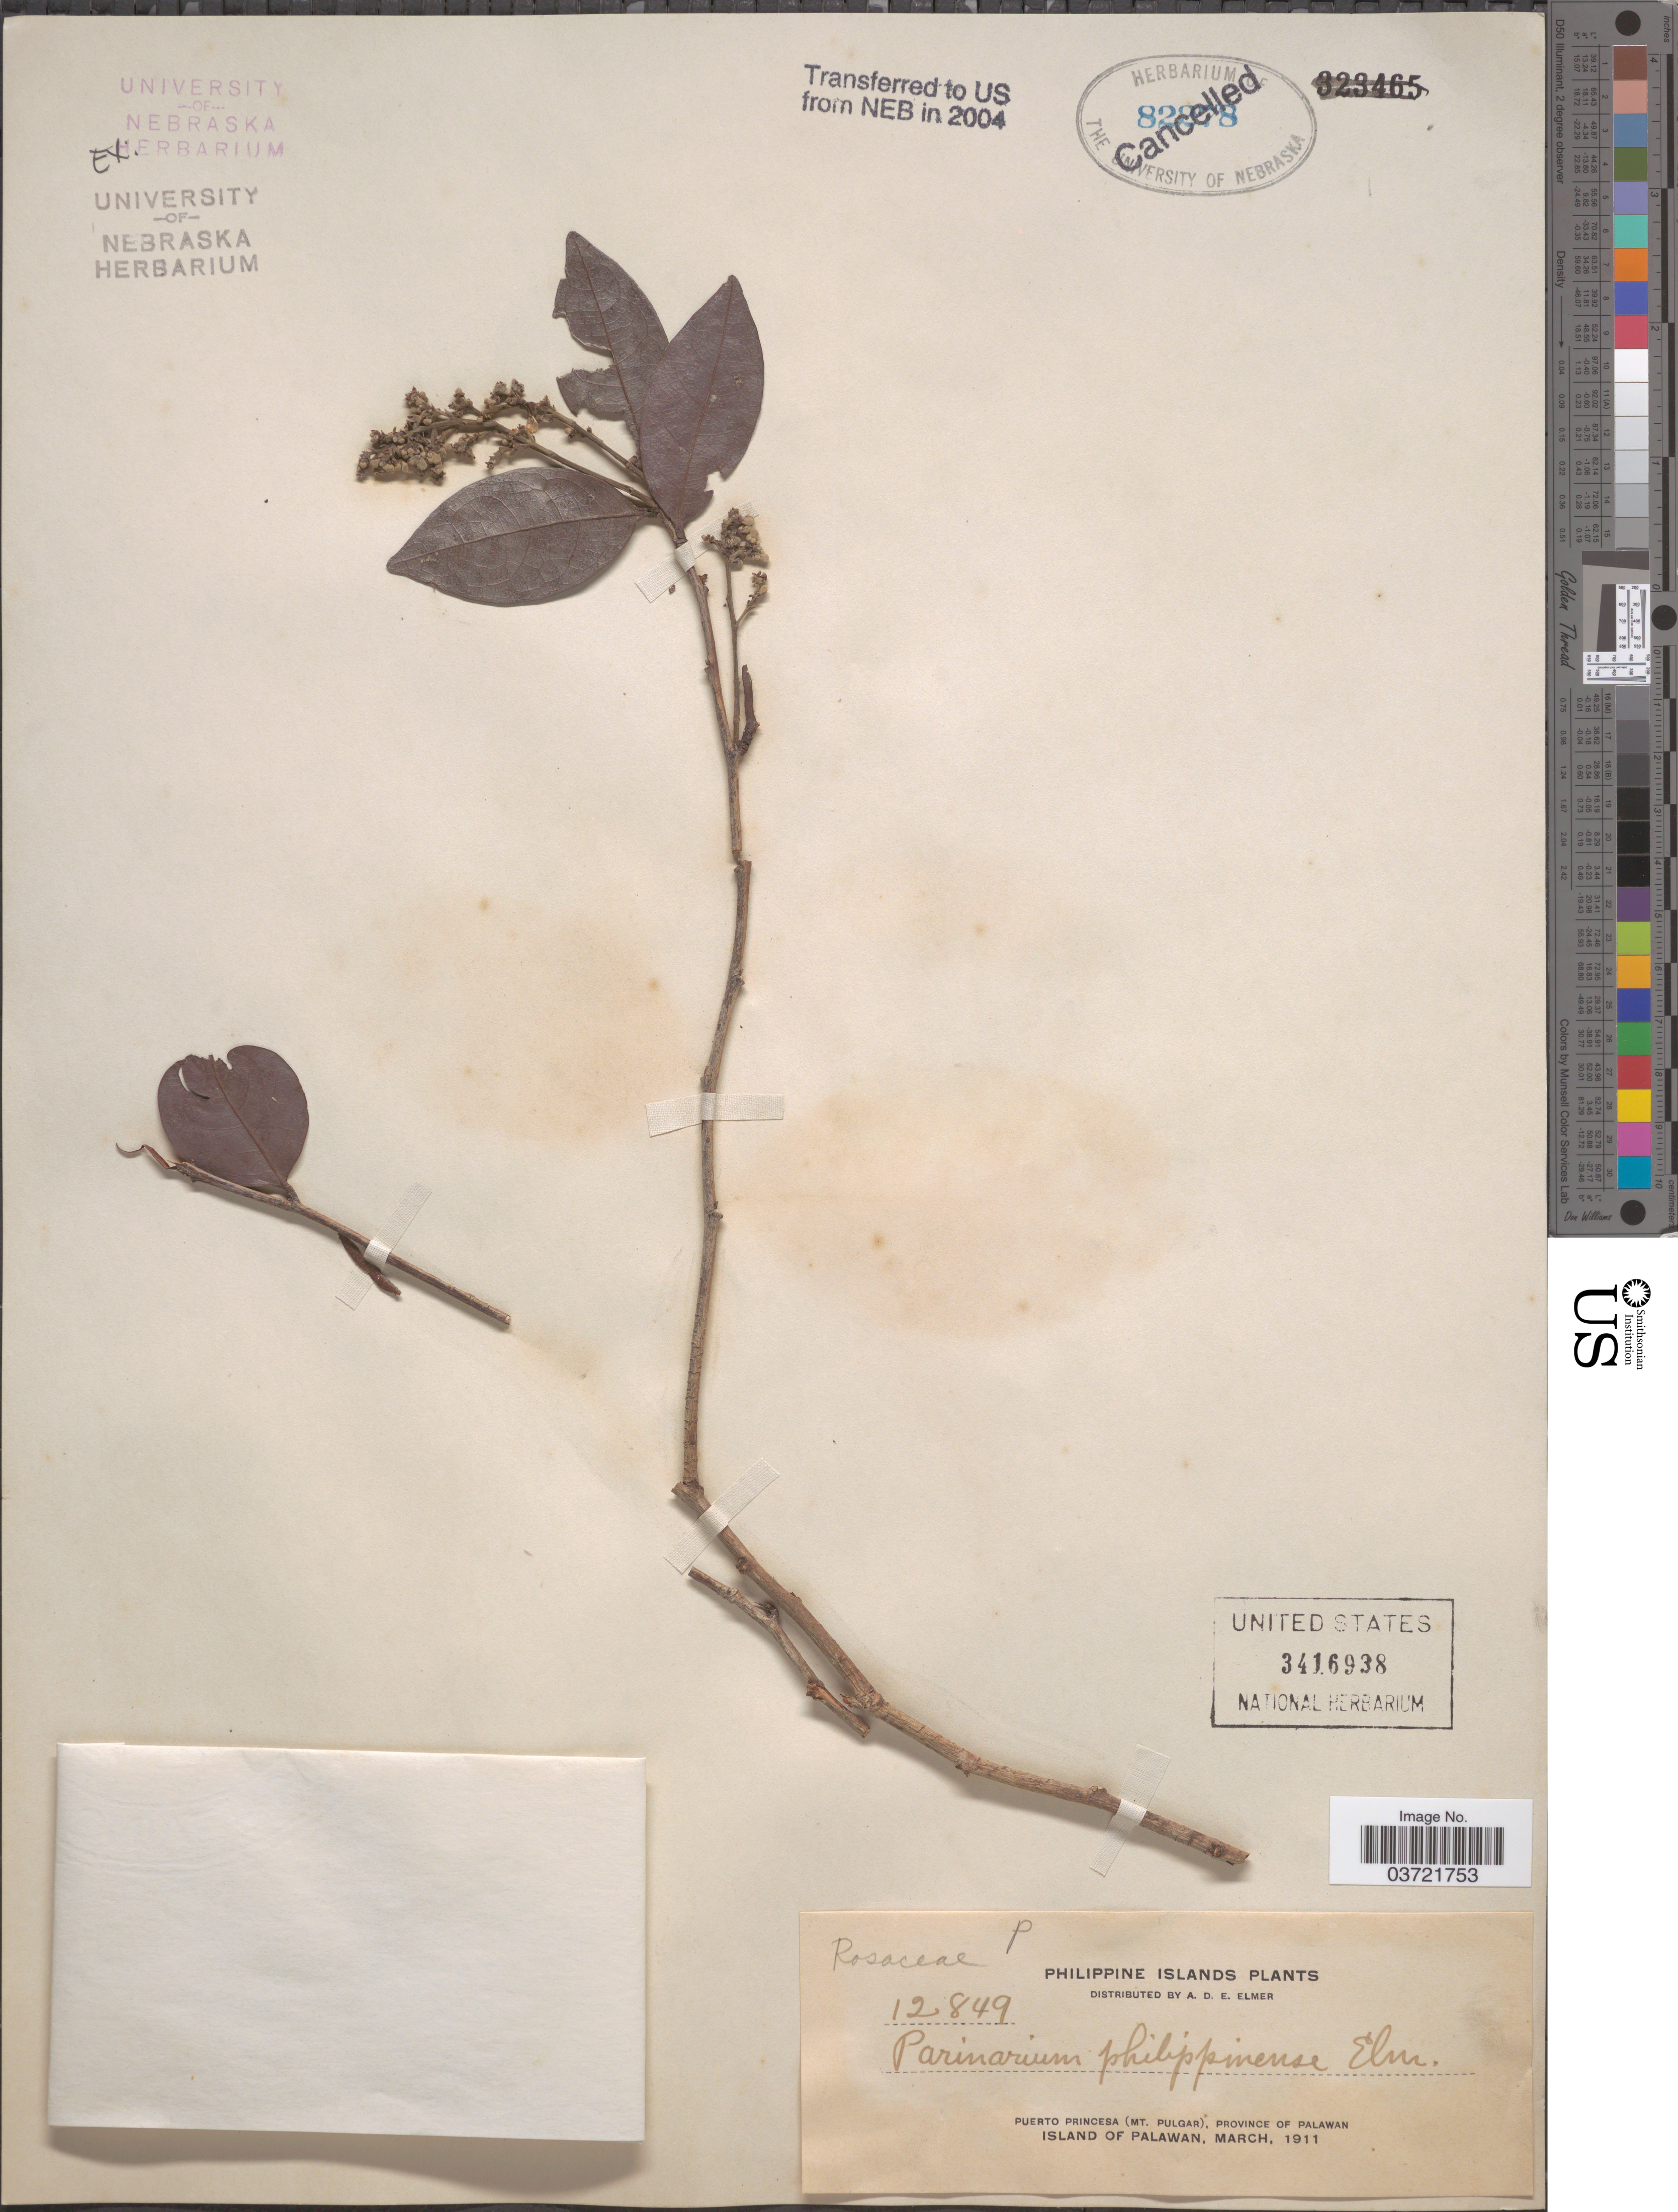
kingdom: Plantae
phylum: Tracheophyta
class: Magnoliopsida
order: Malpighiales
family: Chrysobalanaceae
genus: Parinari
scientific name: Parinari sp.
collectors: A. D. E. Elmer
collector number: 12849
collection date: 1911-03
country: Philippines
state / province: Mimaropa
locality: Philippine Islands. Puerto Princesa (Mt. Pulgar). Province of Palawan. Island of Palawan.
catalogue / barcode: US 3416938